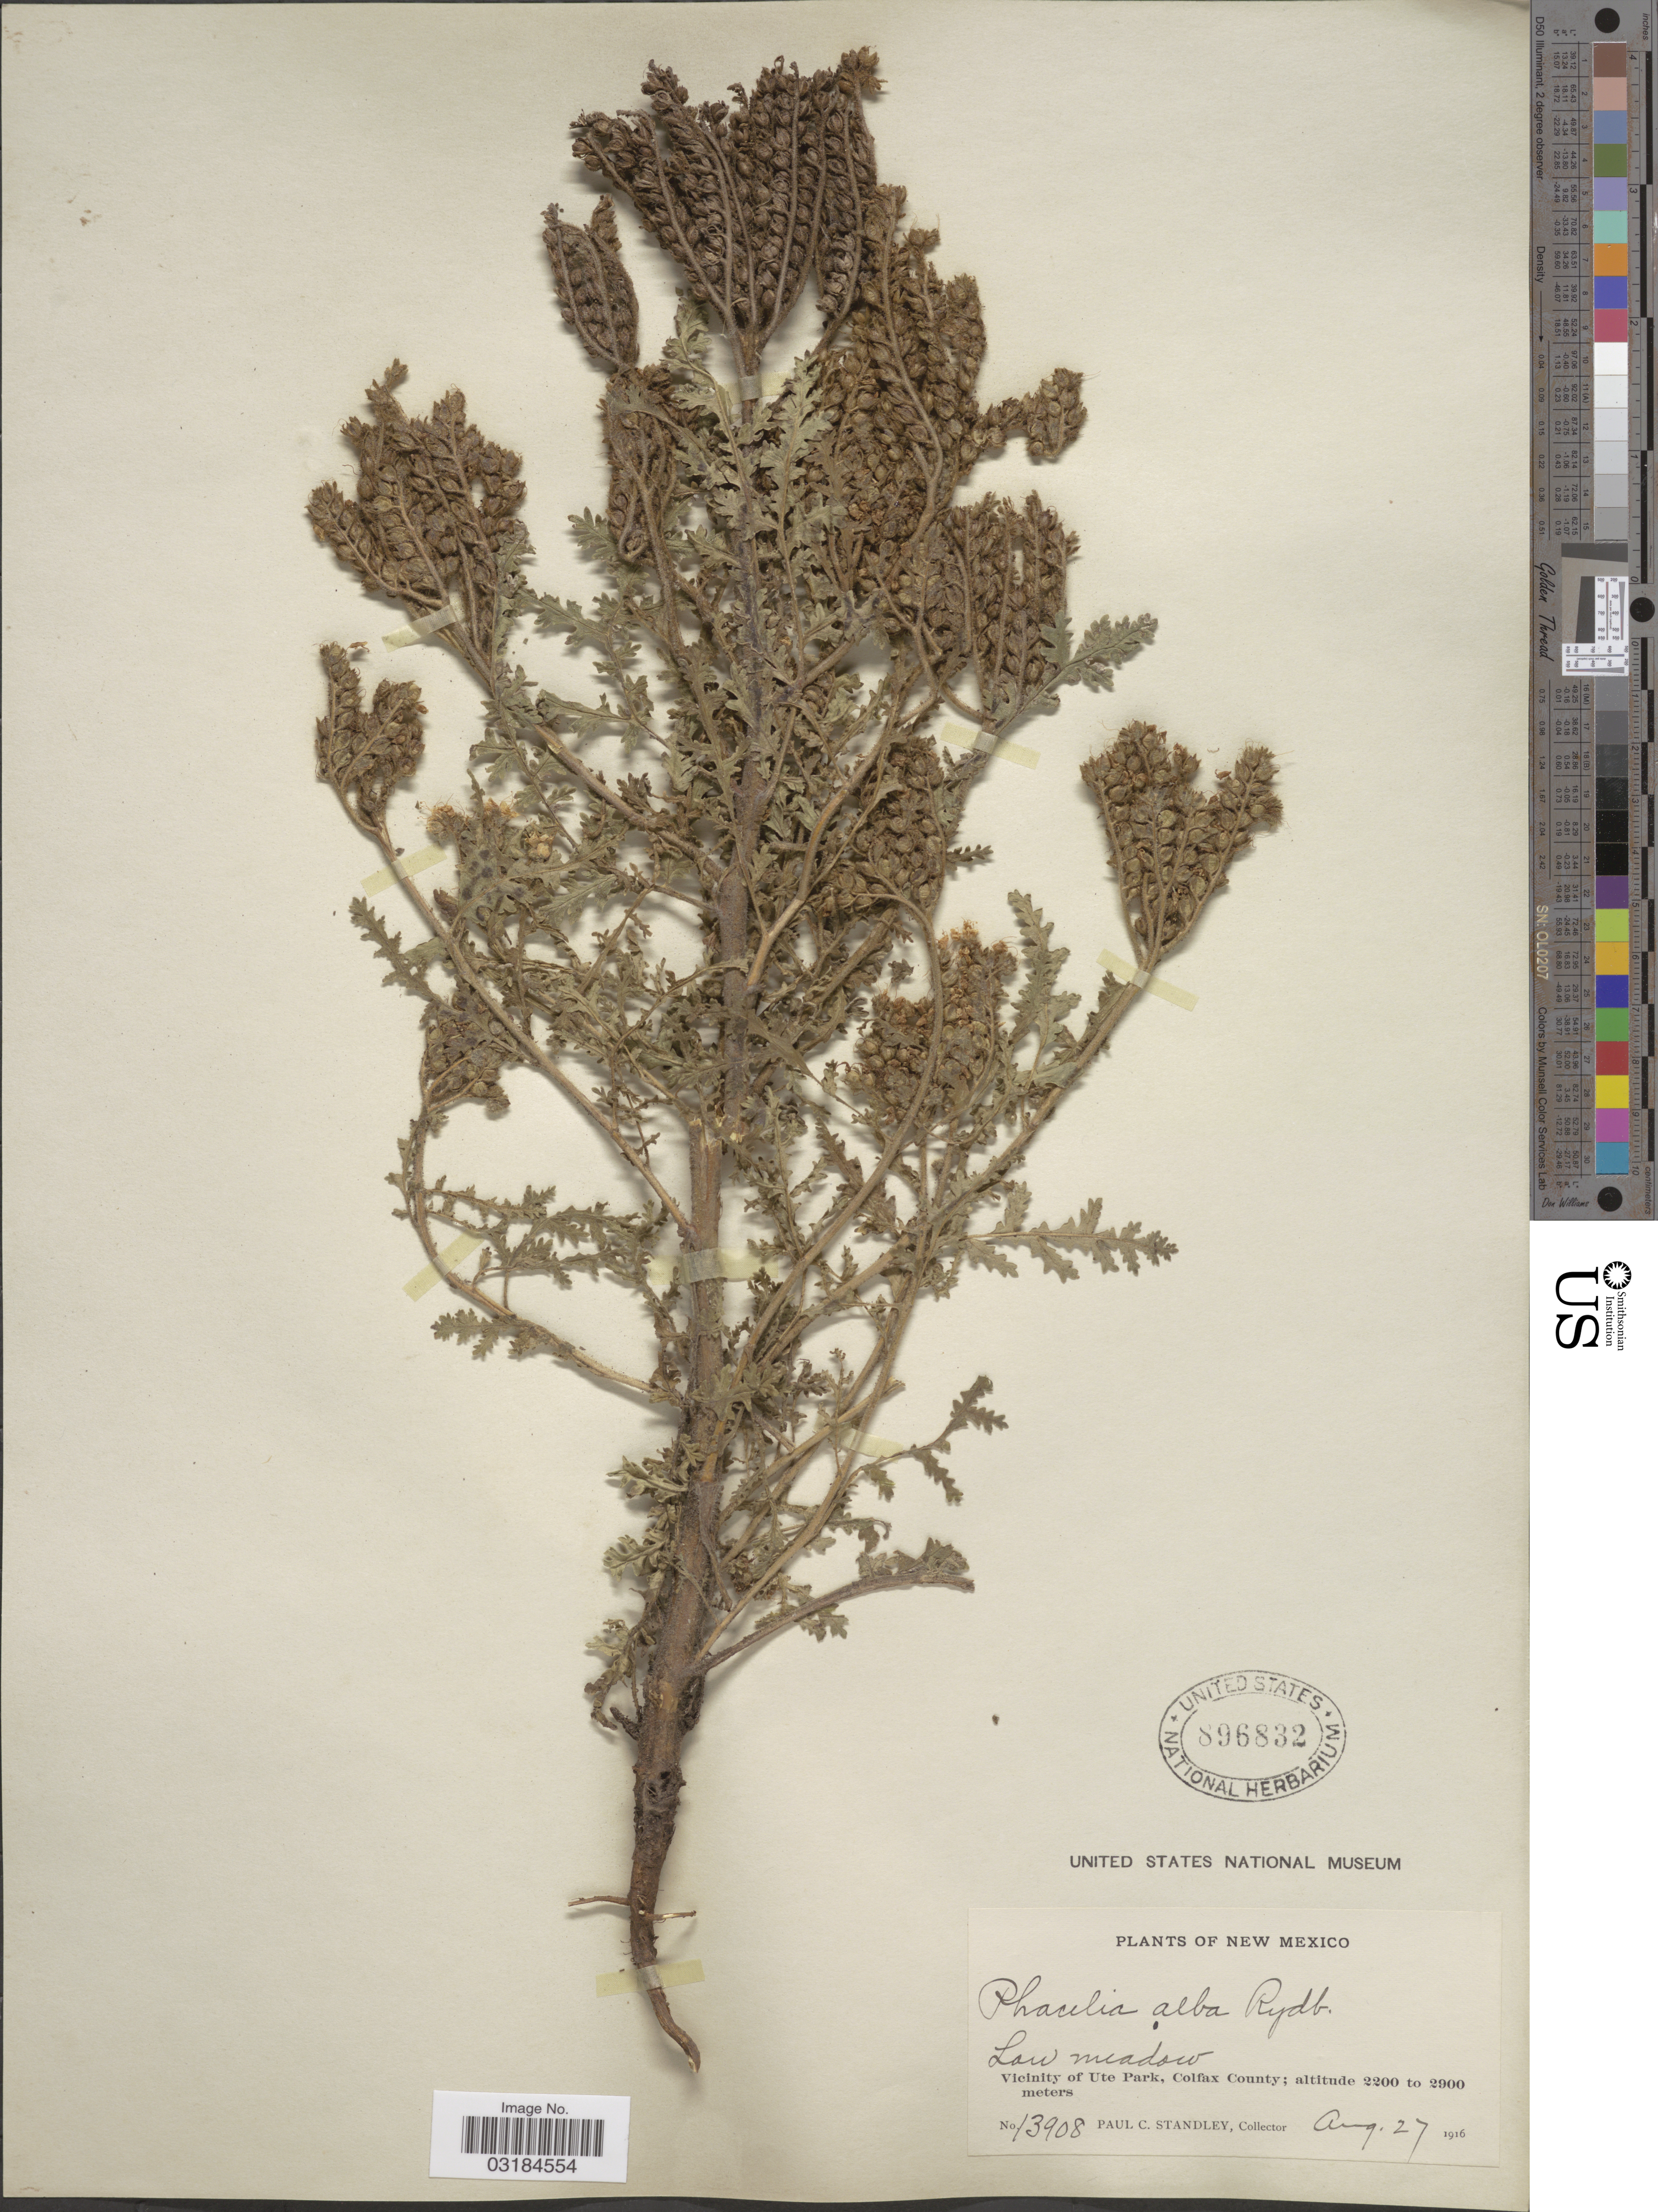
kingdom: Plantae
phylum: Tracheophyta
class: Magnoliopsida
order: Boraginales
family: Hydrophyllaceae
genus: Phacelia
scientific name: Phacelia alba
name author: Rydb.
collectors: P. C. Standley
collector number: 13908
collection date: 1916-08-27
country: United States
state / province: New Mexico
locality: Vicinity of Ute Park, Colfax County.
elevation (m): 2200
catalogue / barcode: US 896832